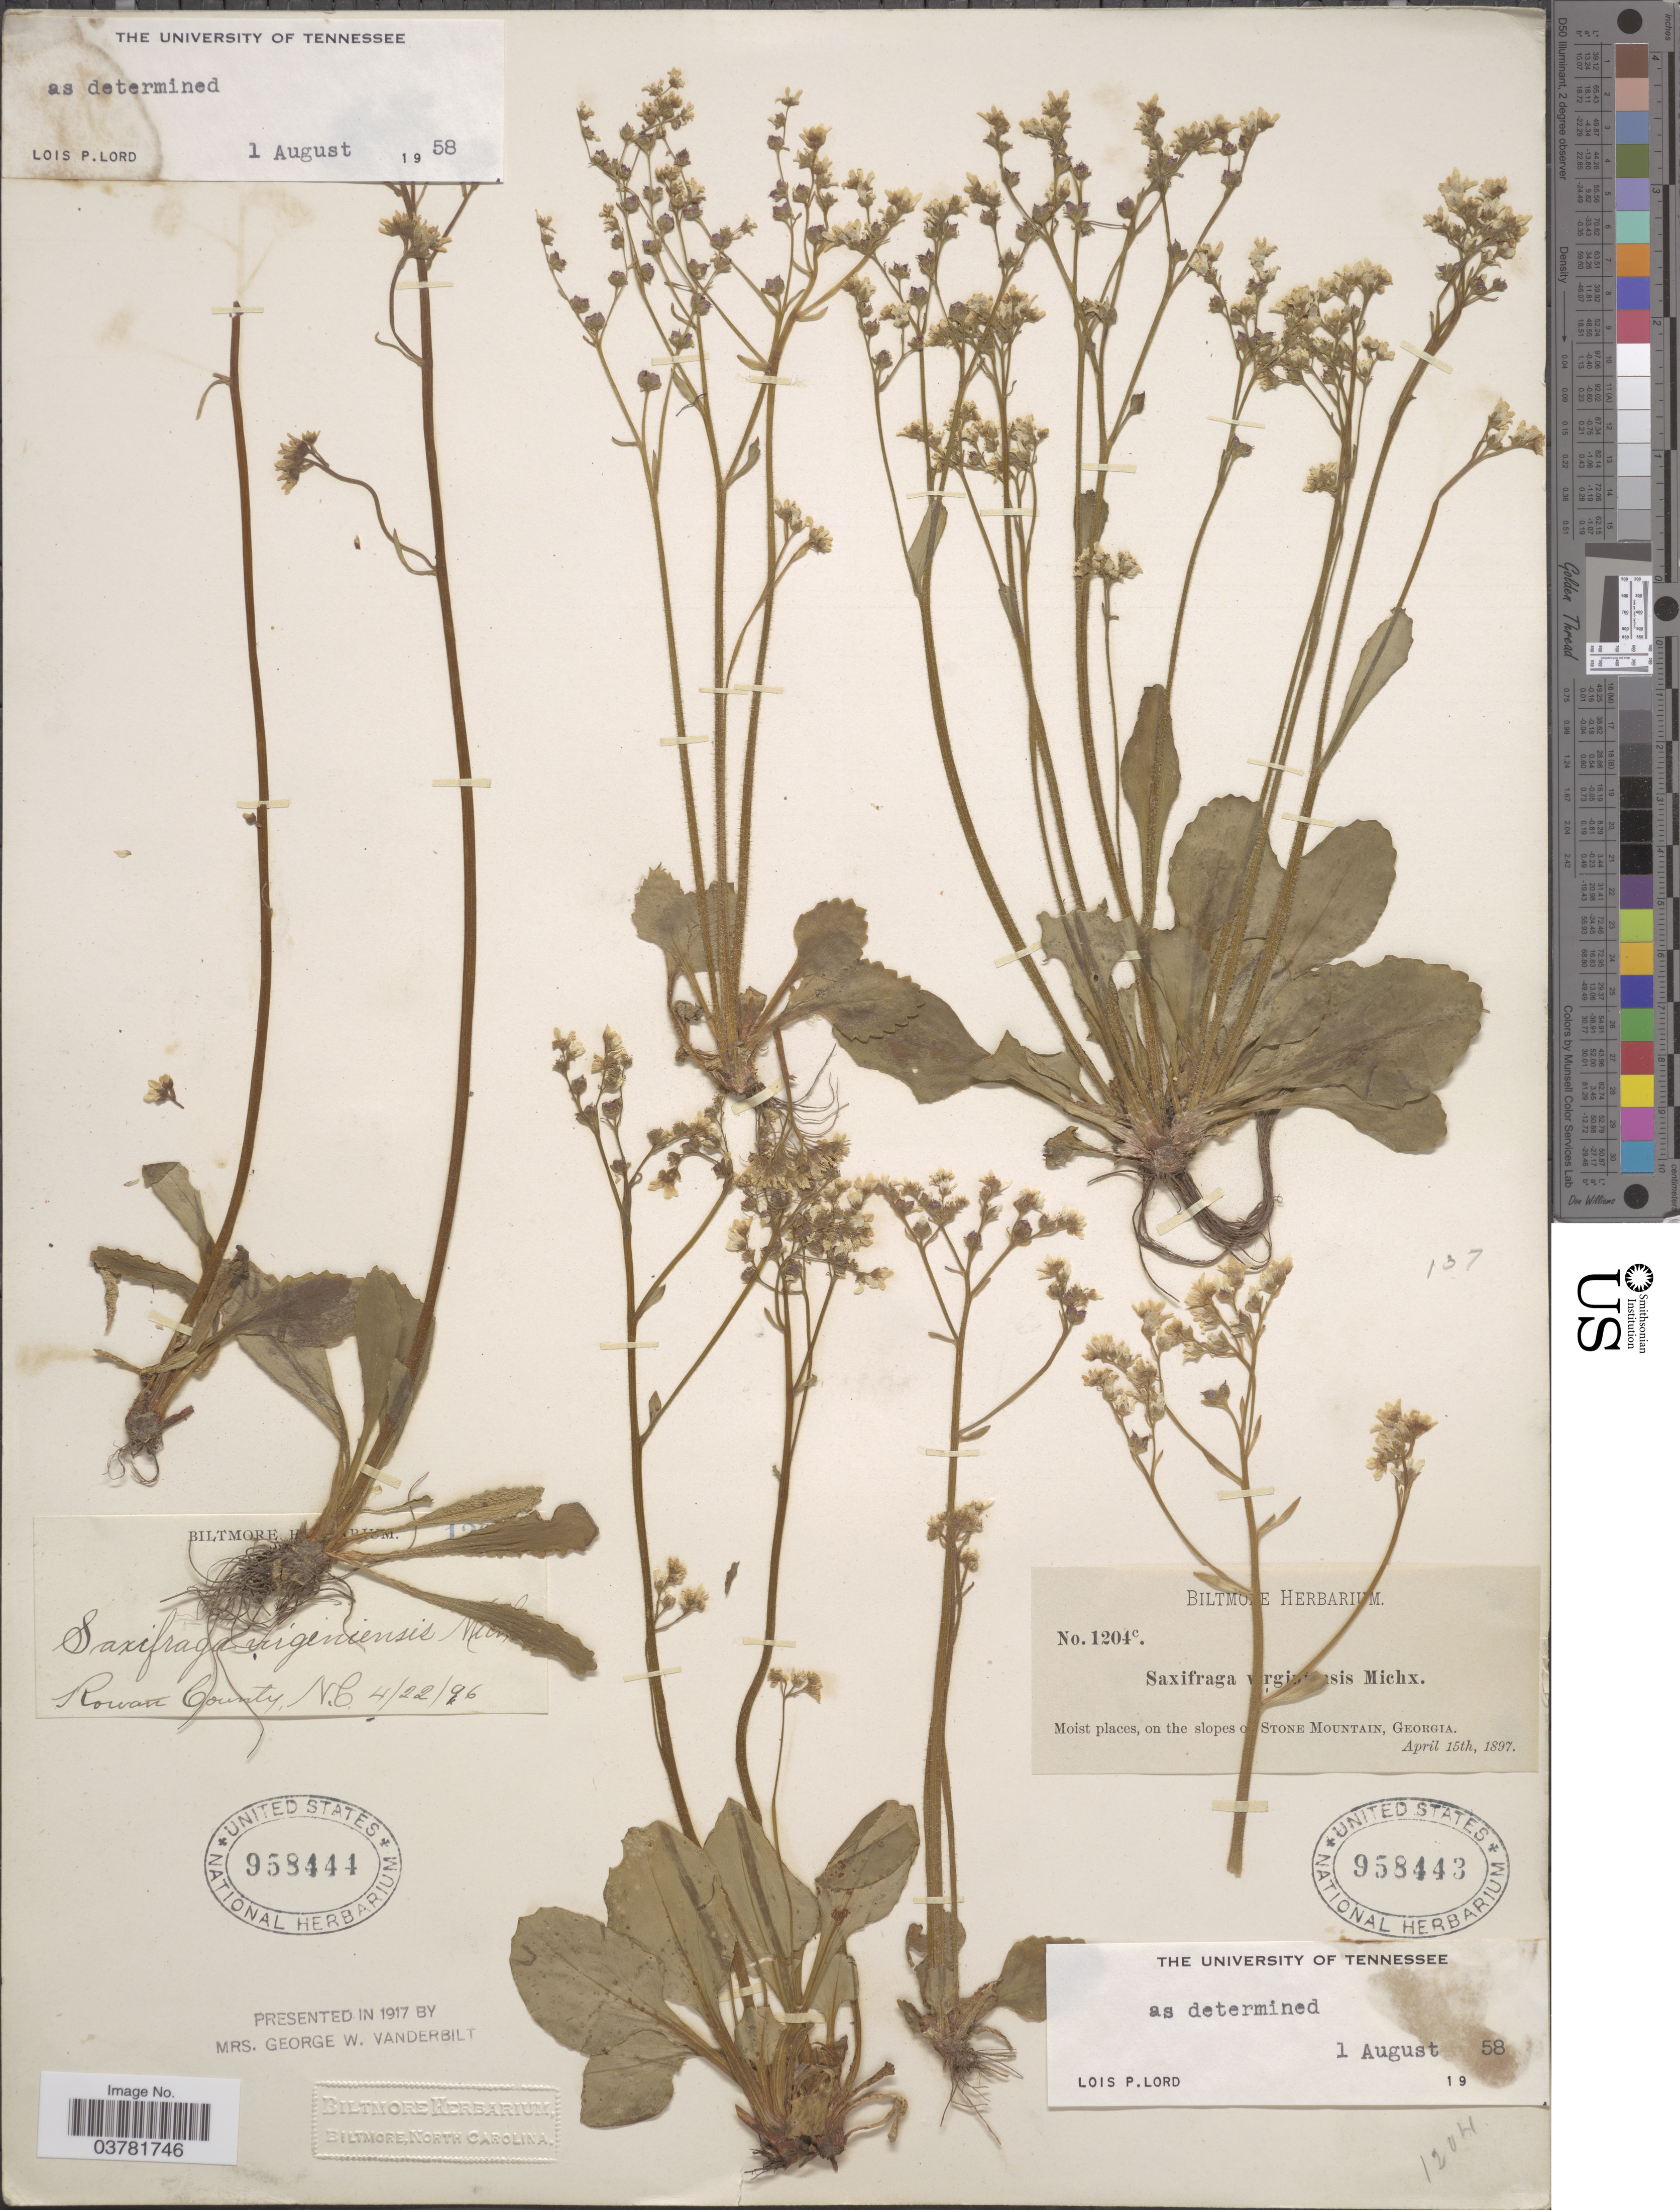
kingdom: Plantae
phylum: Tracheophyta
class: Magnoliopsida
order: Saxifragales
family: Saxifragaceae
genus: Micranthes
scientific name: Micranthes virginiensis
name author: (Michx.) Small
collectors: ex herb. Biltmore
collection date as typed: Transcribed d/m/y: 22/4/96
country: United States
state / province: North Carolina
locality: Rowan County.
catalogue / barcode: US 958444-2